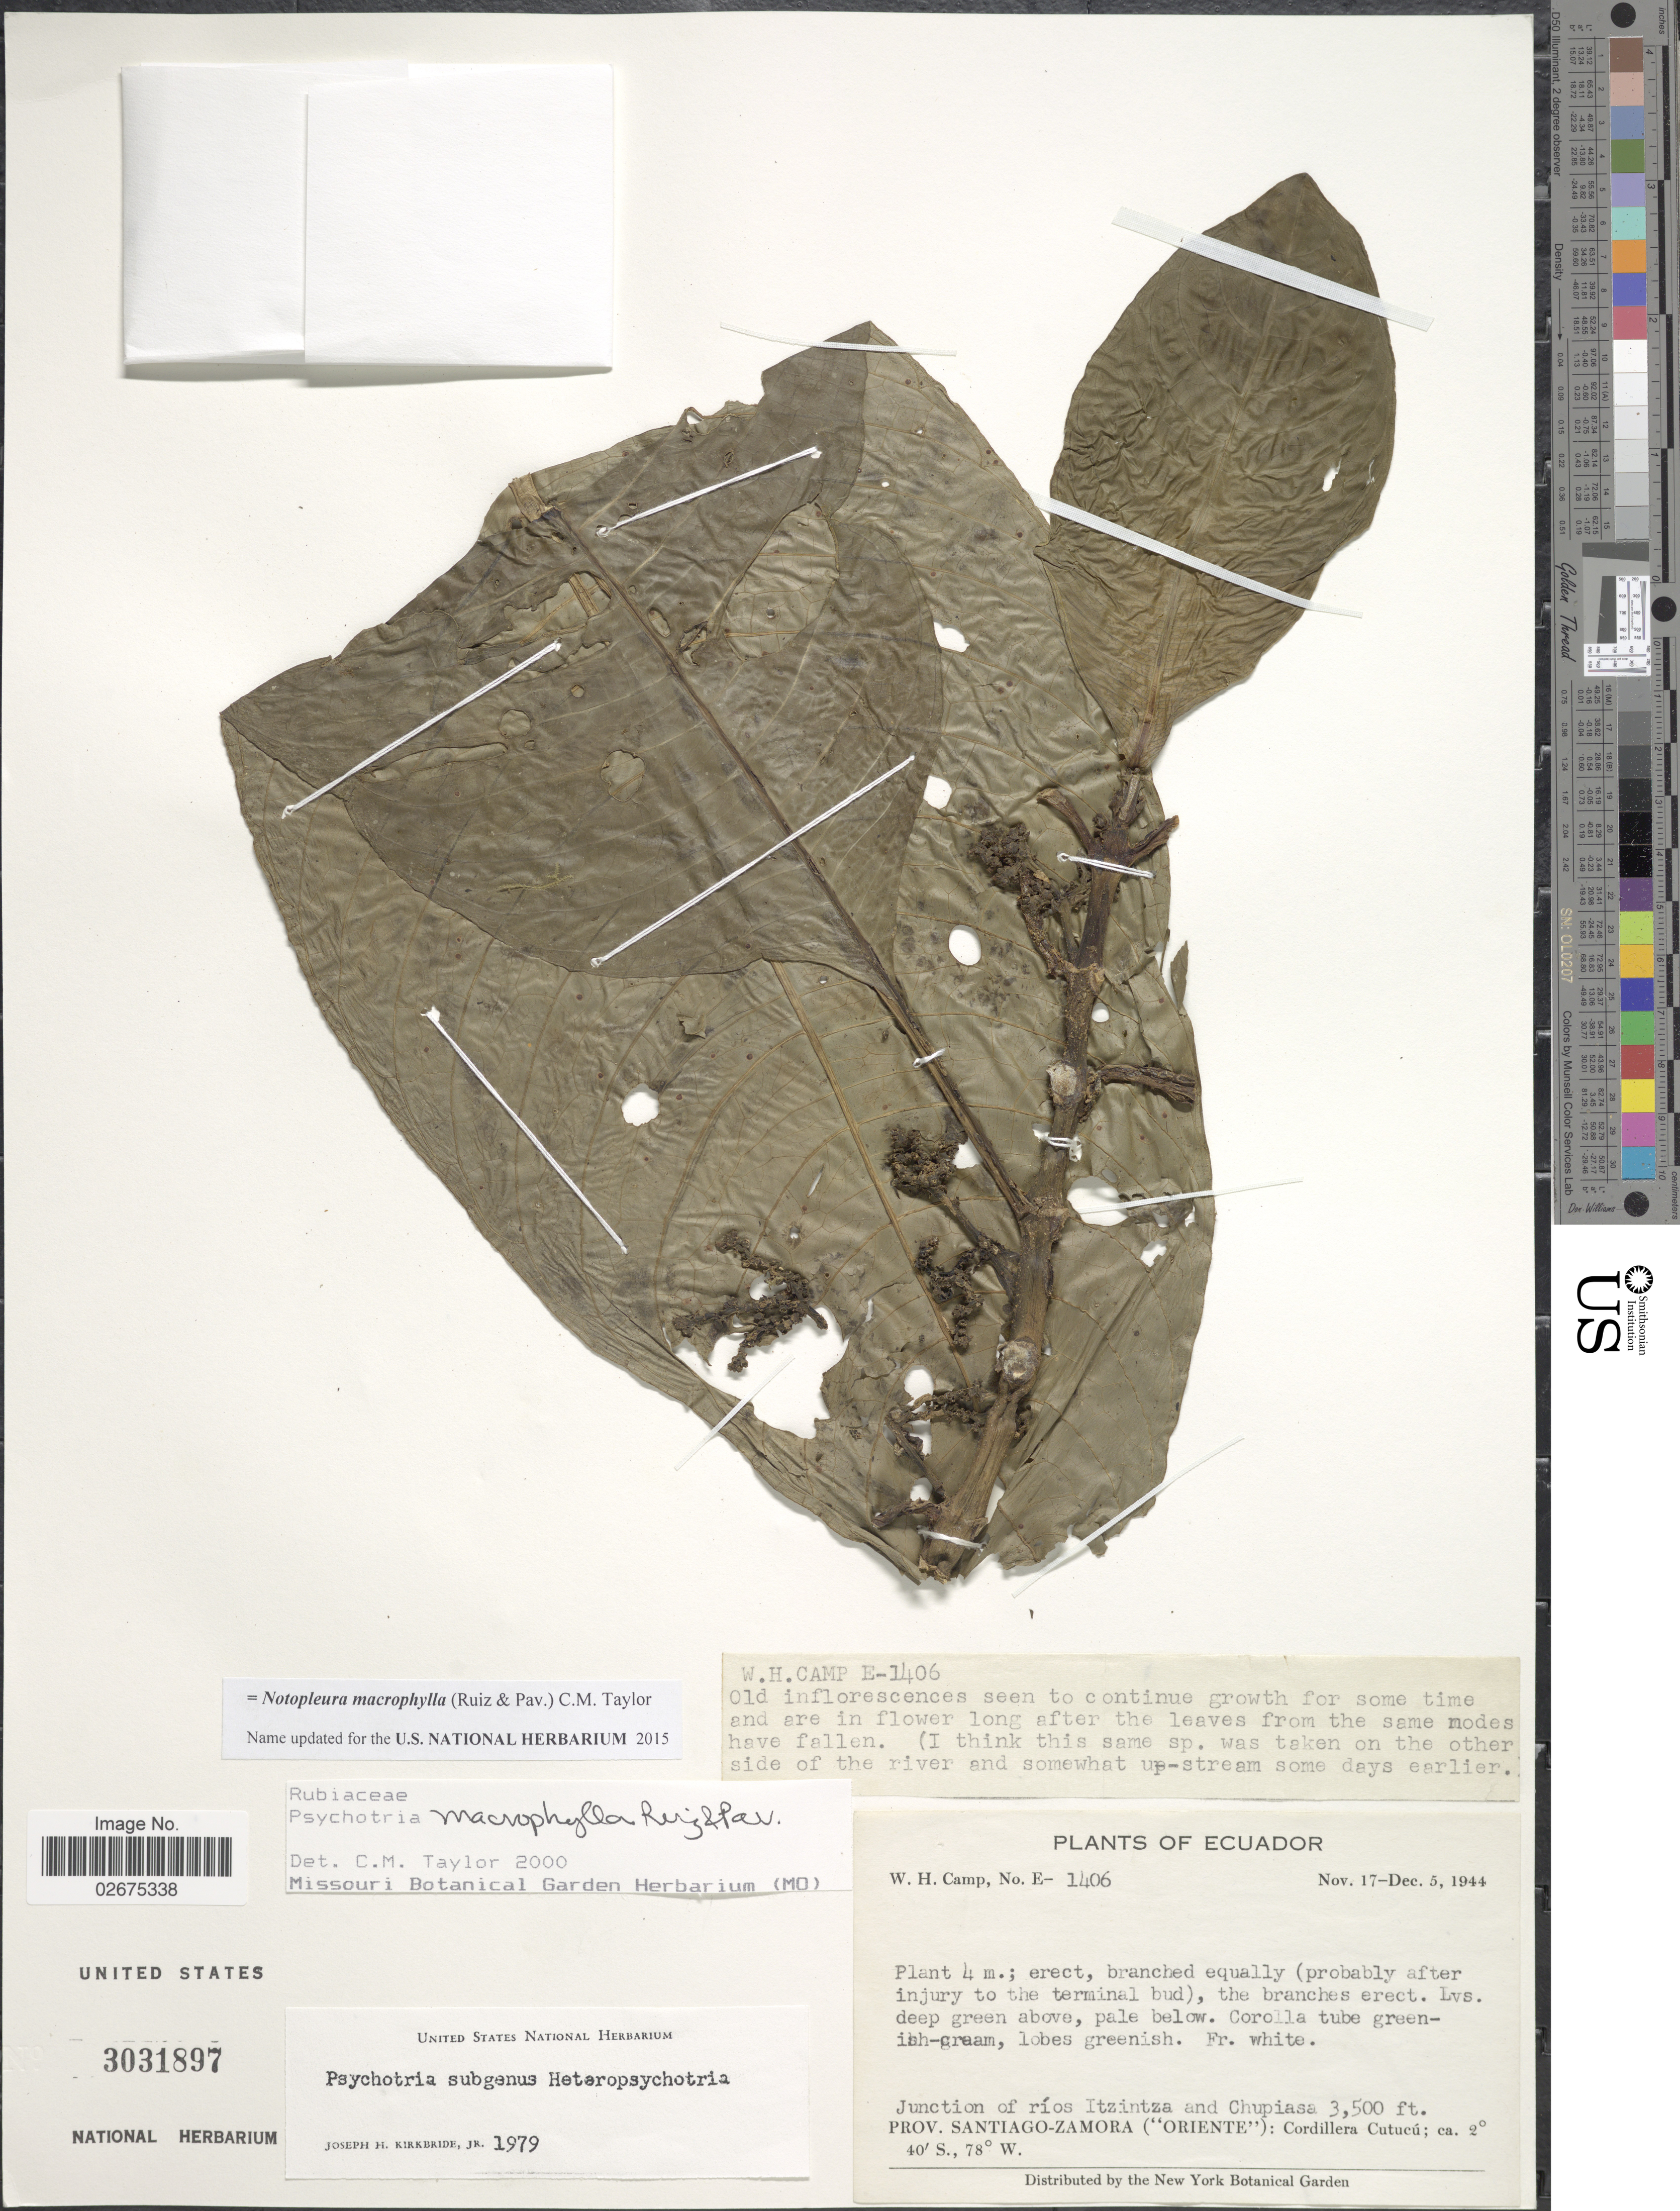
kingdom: Plantae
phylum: Tracheophyta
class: Magnoliopsida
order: Gentianales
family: Rubiaceae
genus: Notopleura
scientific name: Notopleura macrophylla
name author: (Ruiz & Pav.) C.M. Taylor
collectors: W. H. Camp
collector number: E-1406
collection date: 1944-11-17/1944-12-05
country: Ecuador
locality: Junction of ríos Itzintza and Chupiasa, Prov. Santiago-Zamora ('Oriente'); Cordillera Cutucú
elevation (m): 1067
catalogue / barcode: US 3031897